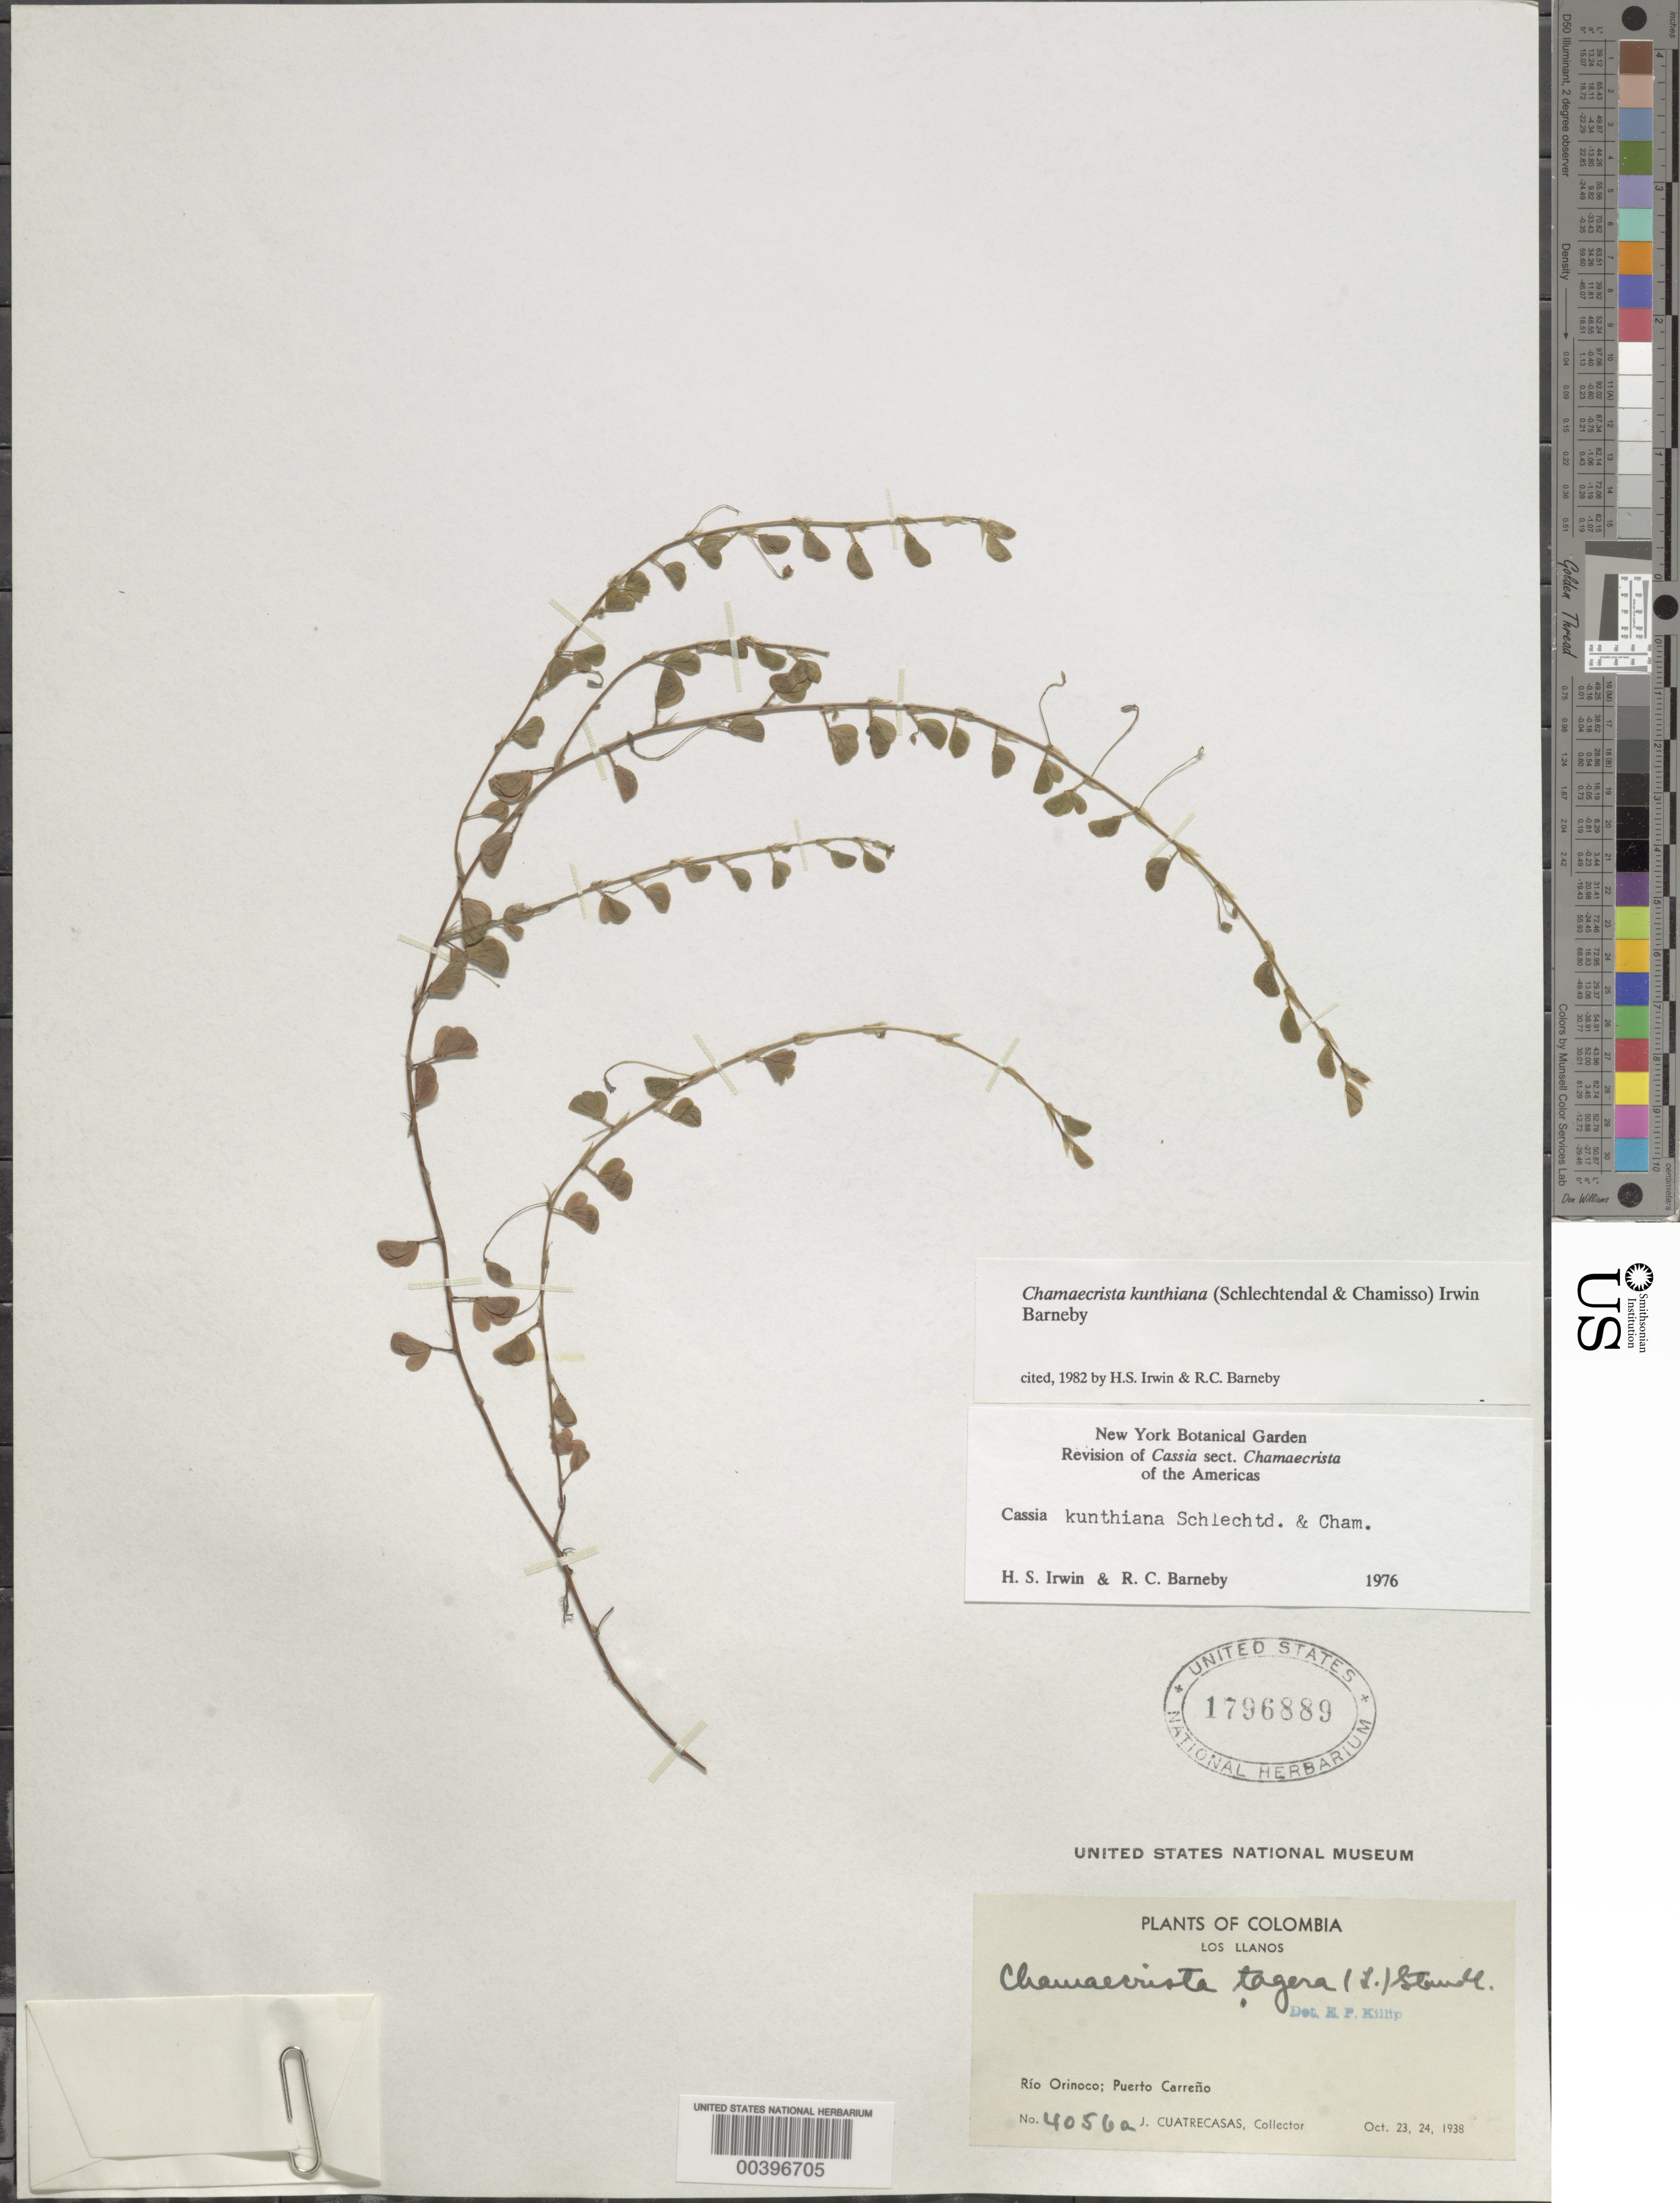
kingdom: Plantae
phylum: Tracheophyta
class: Magnoliopsida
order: Fabales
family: Fabaceae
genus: Chamaecrista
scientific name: Chamaecrista kunthiana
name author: (Schltdl. & Cham.) H.S. Irwin & Barneby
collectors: J. Cuatrecasas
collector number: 4056a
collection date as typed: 23 Oct 1938 and 24 Oct 1938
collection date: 1938-10-23,1938-10-24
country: Colombia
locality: Rio Orinoco; Puerto Carreno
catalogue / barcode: US 1796889